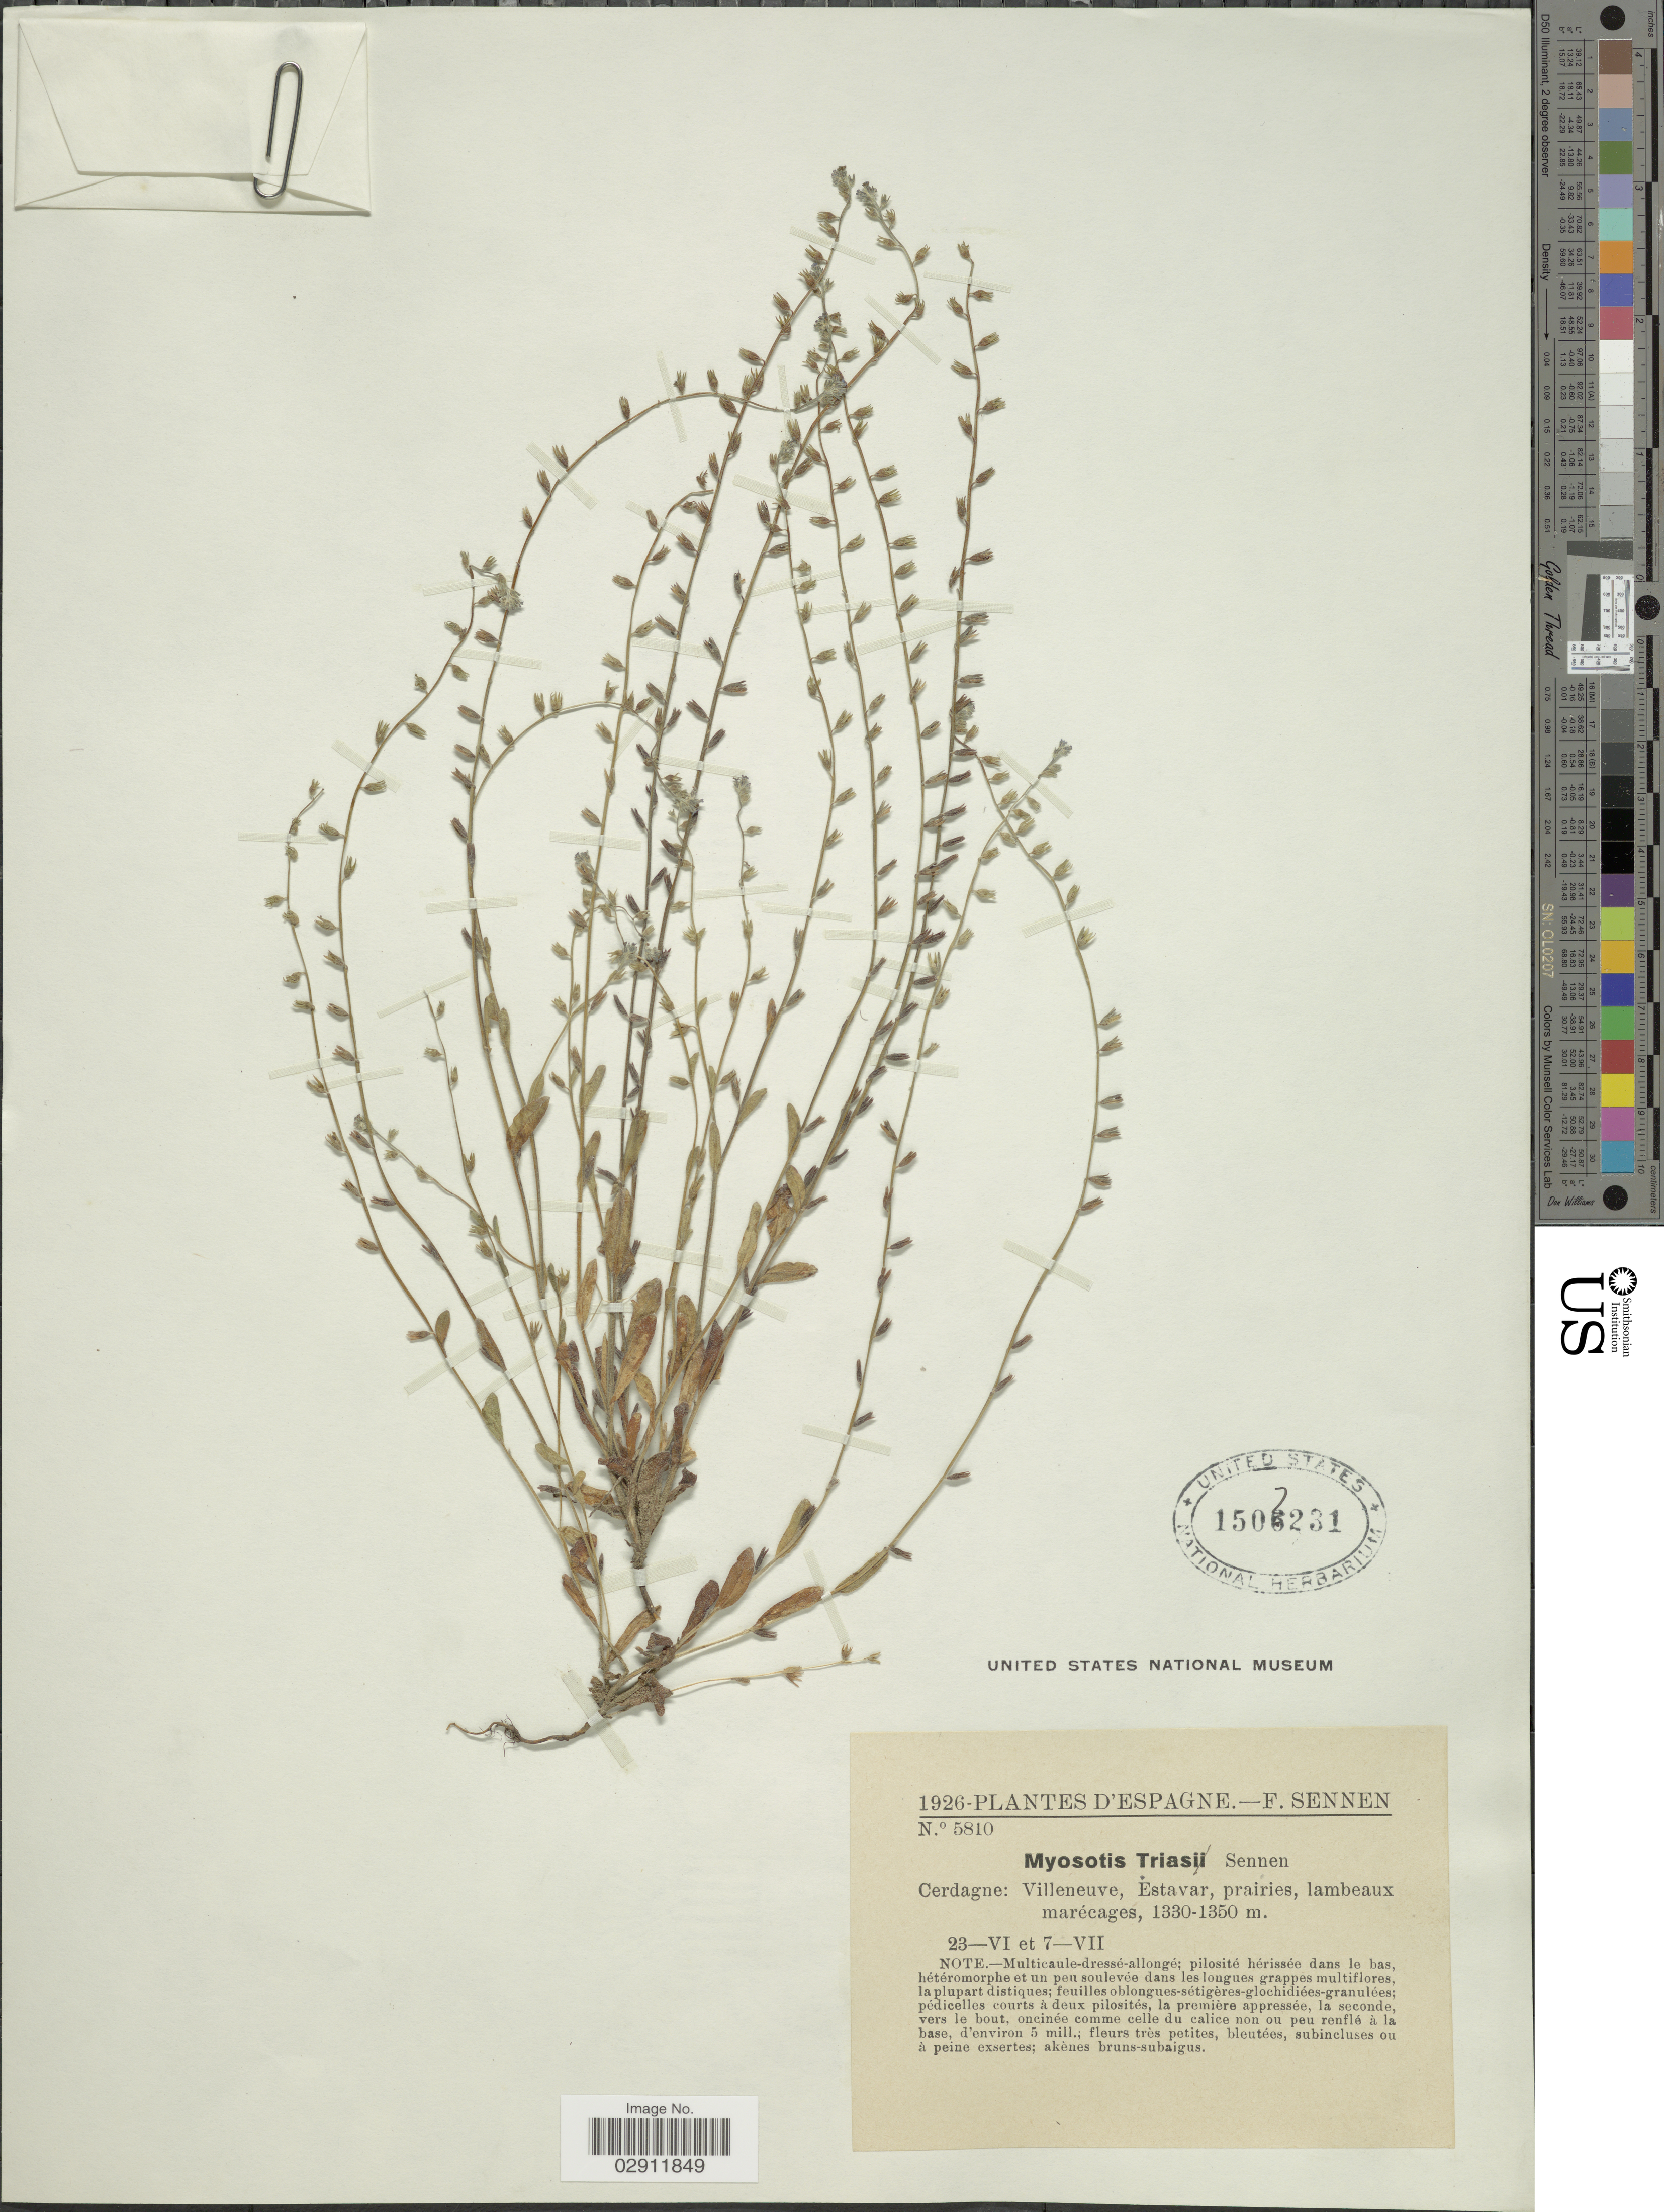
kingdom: Plantae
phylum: Tracheophyta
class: Magnoliopsida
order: Boraginales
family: Boraginaceae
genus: Myosotis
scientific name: Myosotis triasii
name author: Sennen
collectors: E. Sennen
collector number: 5810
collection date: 1926-06-23/1926-07-07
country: Spain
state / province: Islas Baleares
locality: Cerdagne: Villenueve, Estavar.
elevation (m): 1330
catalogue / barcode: US 1507231